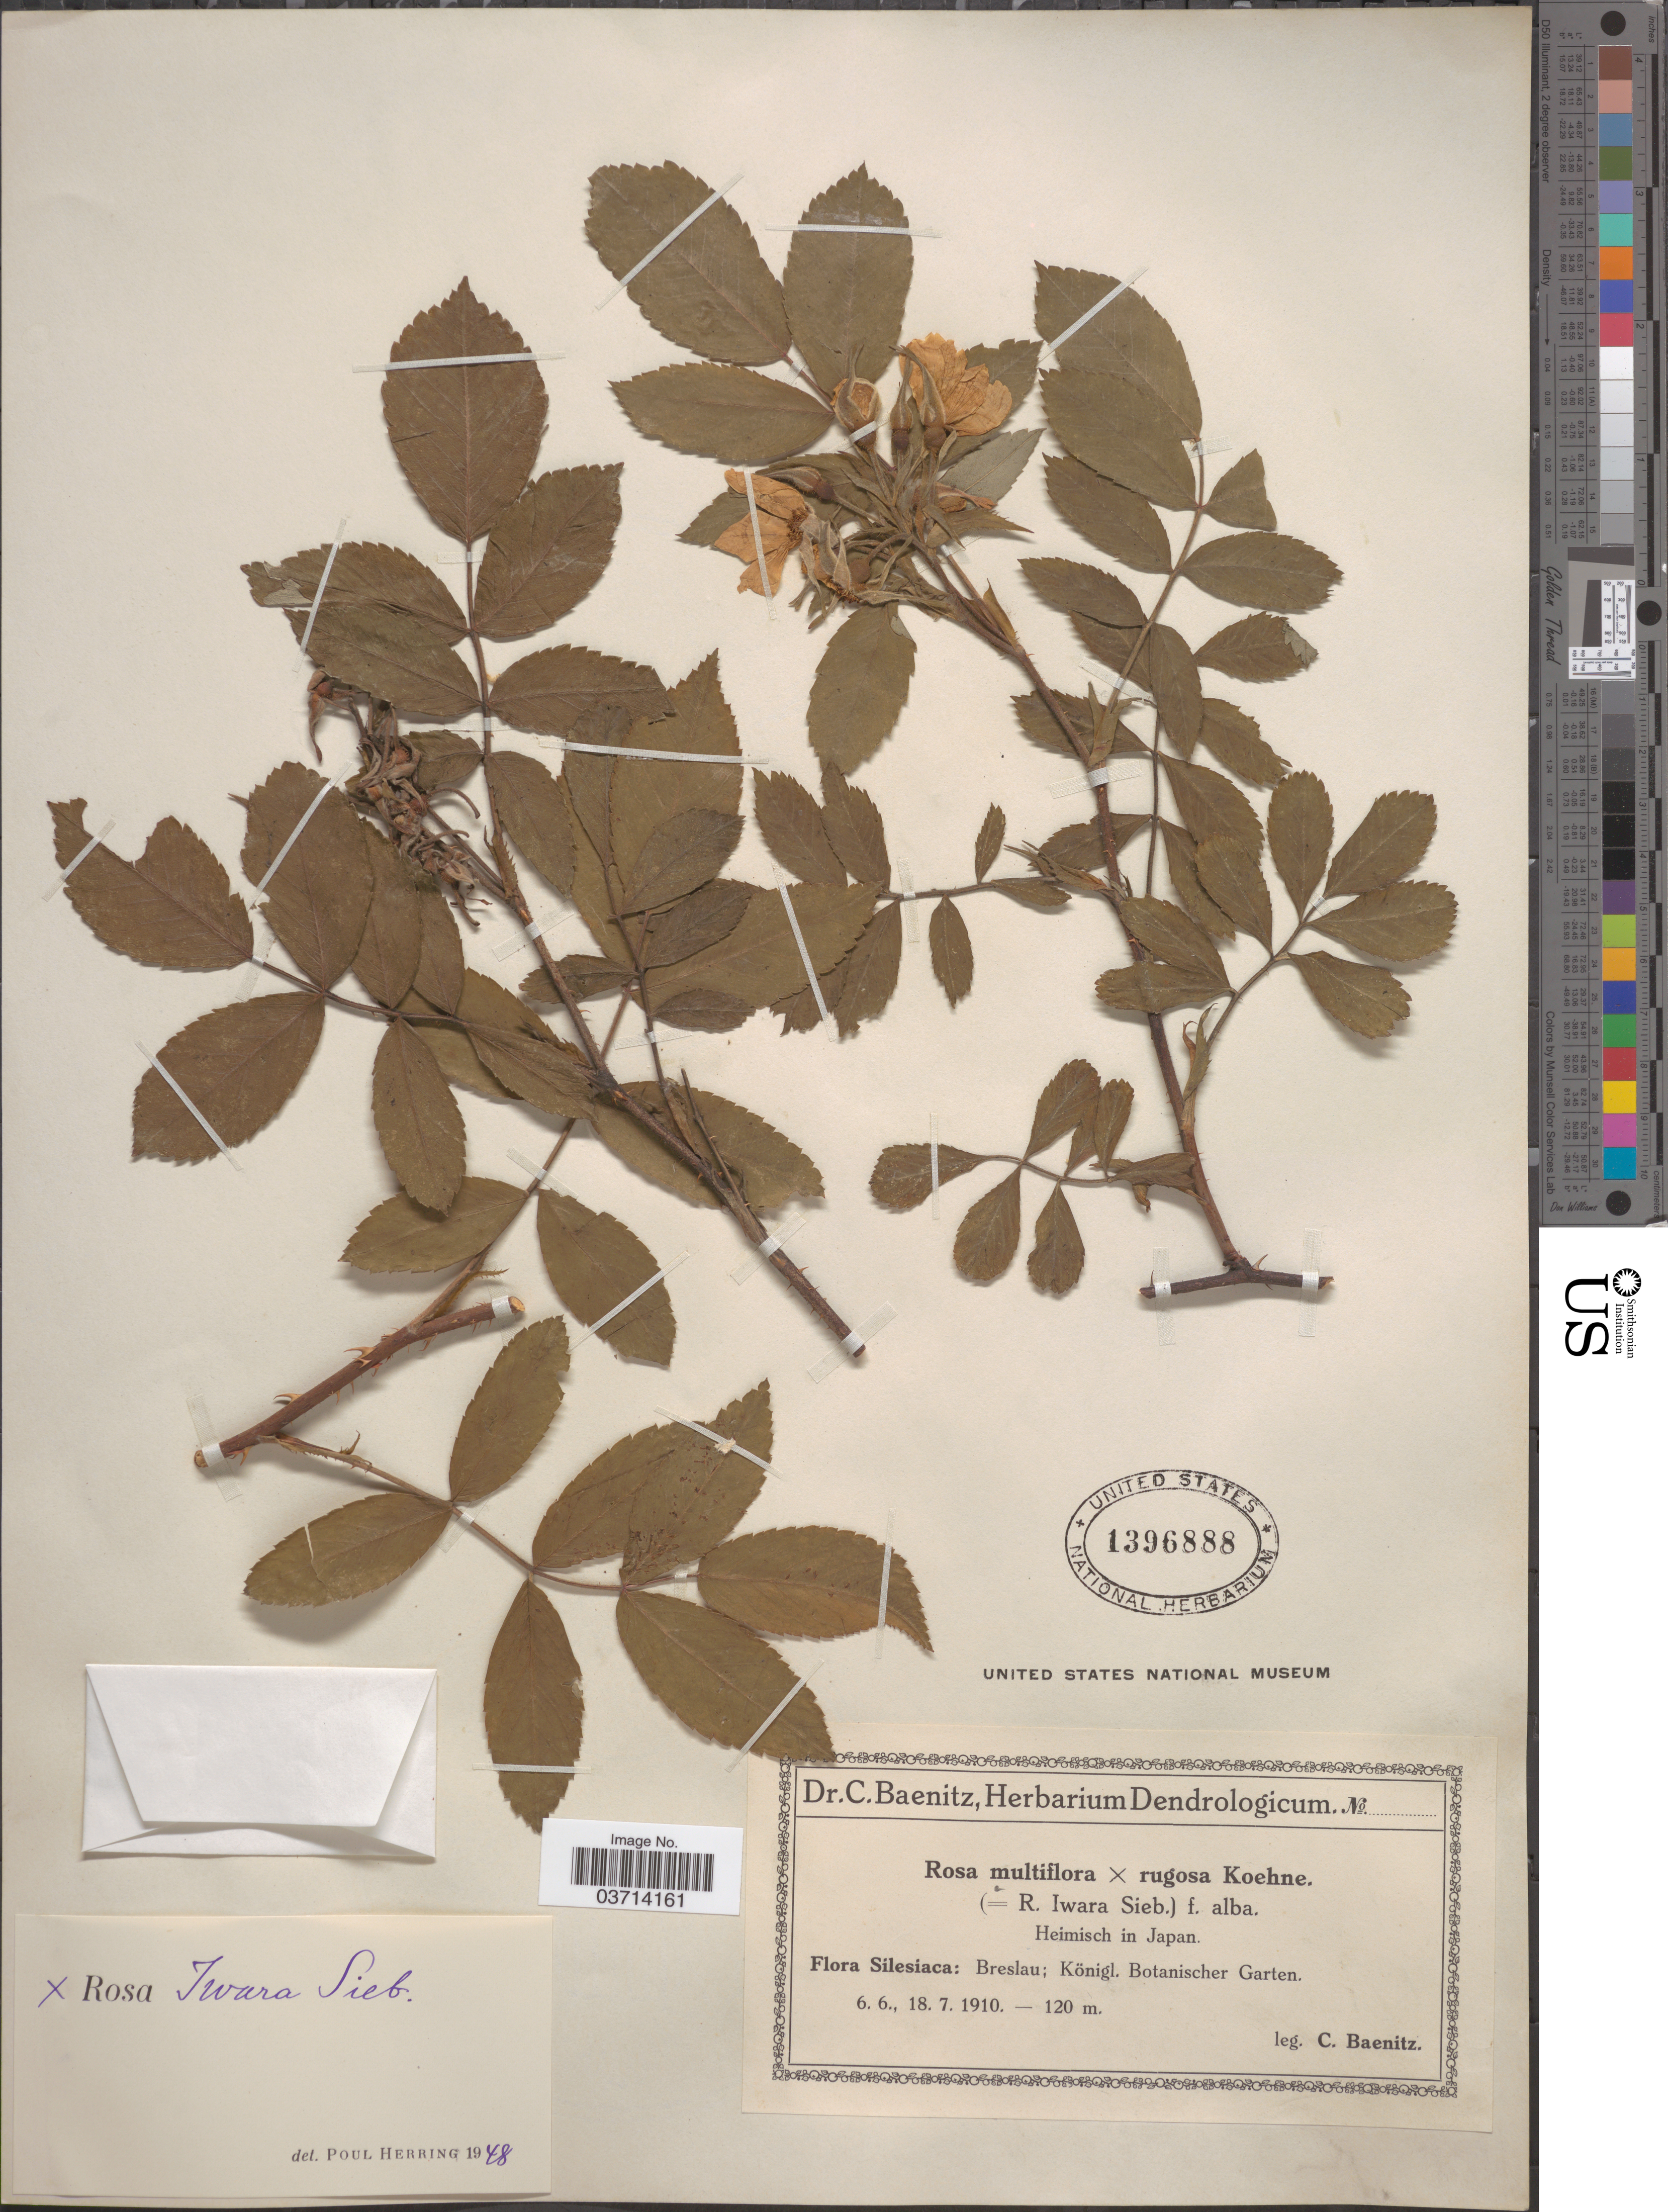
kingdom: Plantae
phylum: Tracheophyta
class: Magnoliopsida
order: Rosales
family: Rosaceae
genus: Rosa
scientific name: Rosa delavayi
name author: Cardot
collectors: C. G. Baenitz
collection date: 1910-06-06/1910-07-18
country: Poland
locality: Silesiaca: Breslau; Königl. Botanischer Garten.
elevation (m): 120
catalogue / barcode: US 1396888